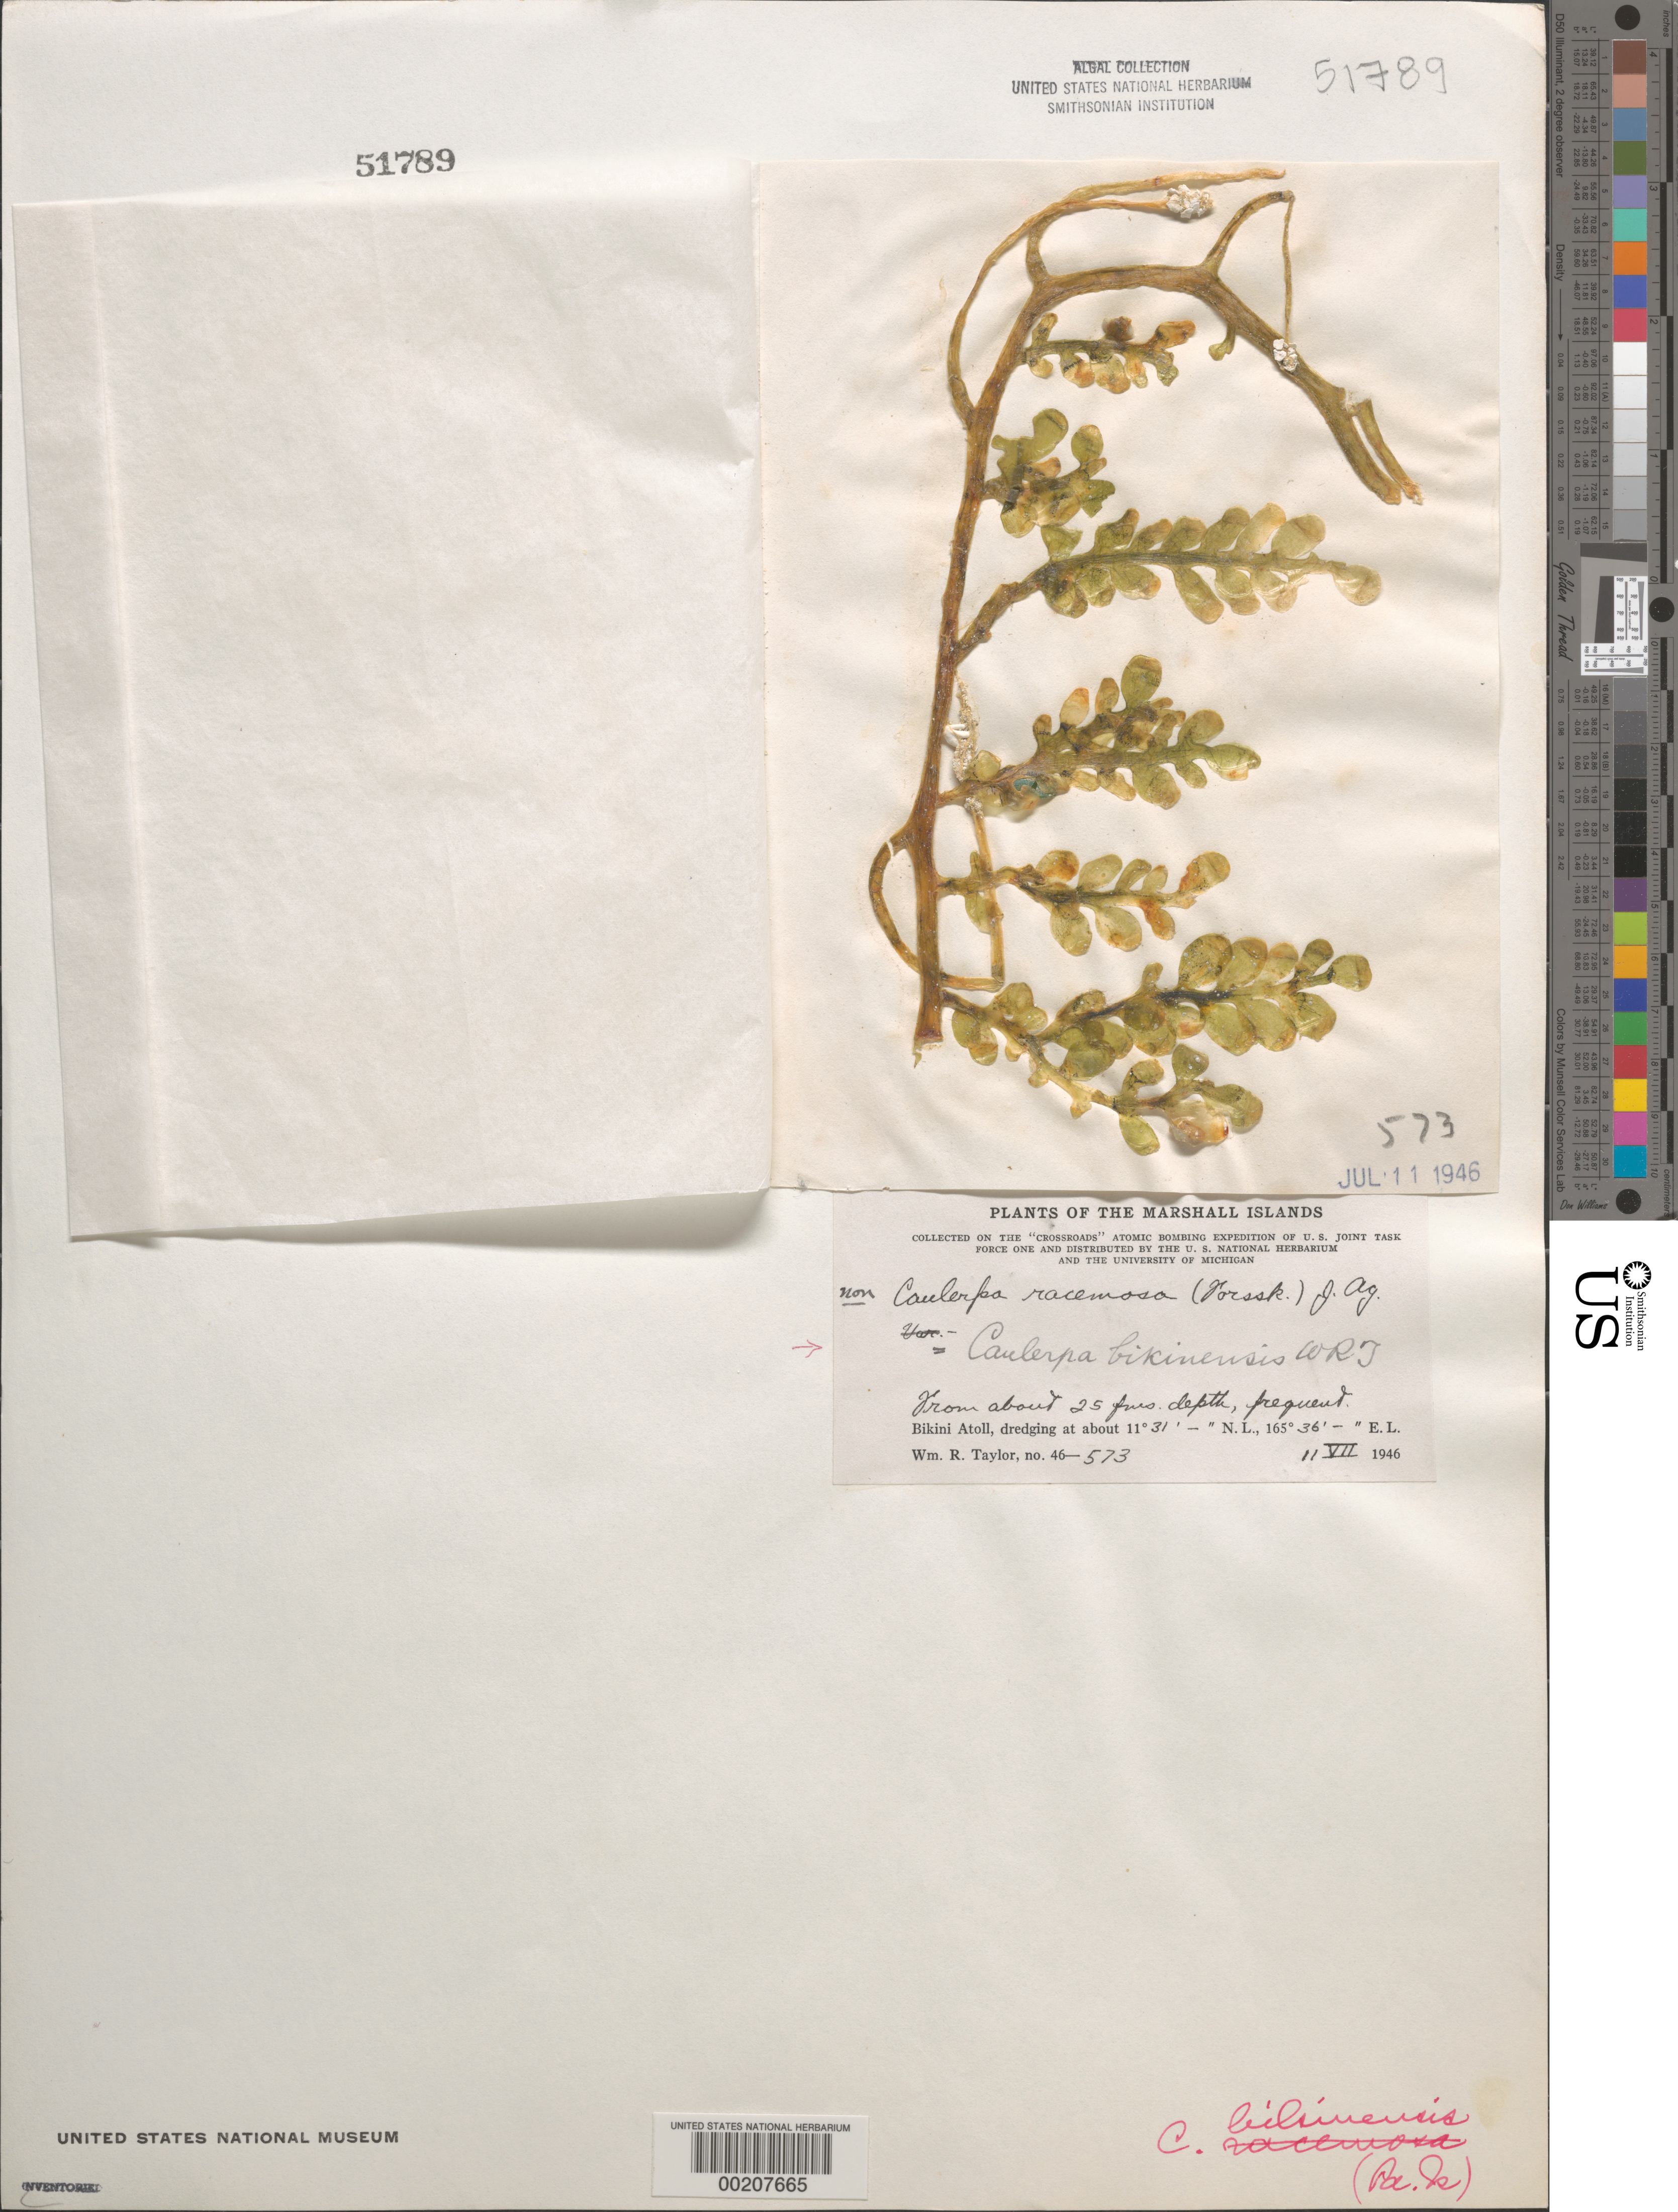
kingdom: Plantae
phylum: Chlorophyta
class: Ulvophyceae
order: Bryopsidales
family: Caulerpaceae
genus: Caulerpa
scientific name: Caulerpa bikinensis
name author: W.R. Taylor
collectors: W. R. Taylor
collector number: WRT 46-573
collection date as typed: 11 Jul 1946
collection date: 1946-07-11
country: Marshall Islands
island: Bikini Atoll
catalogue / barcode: US 51789